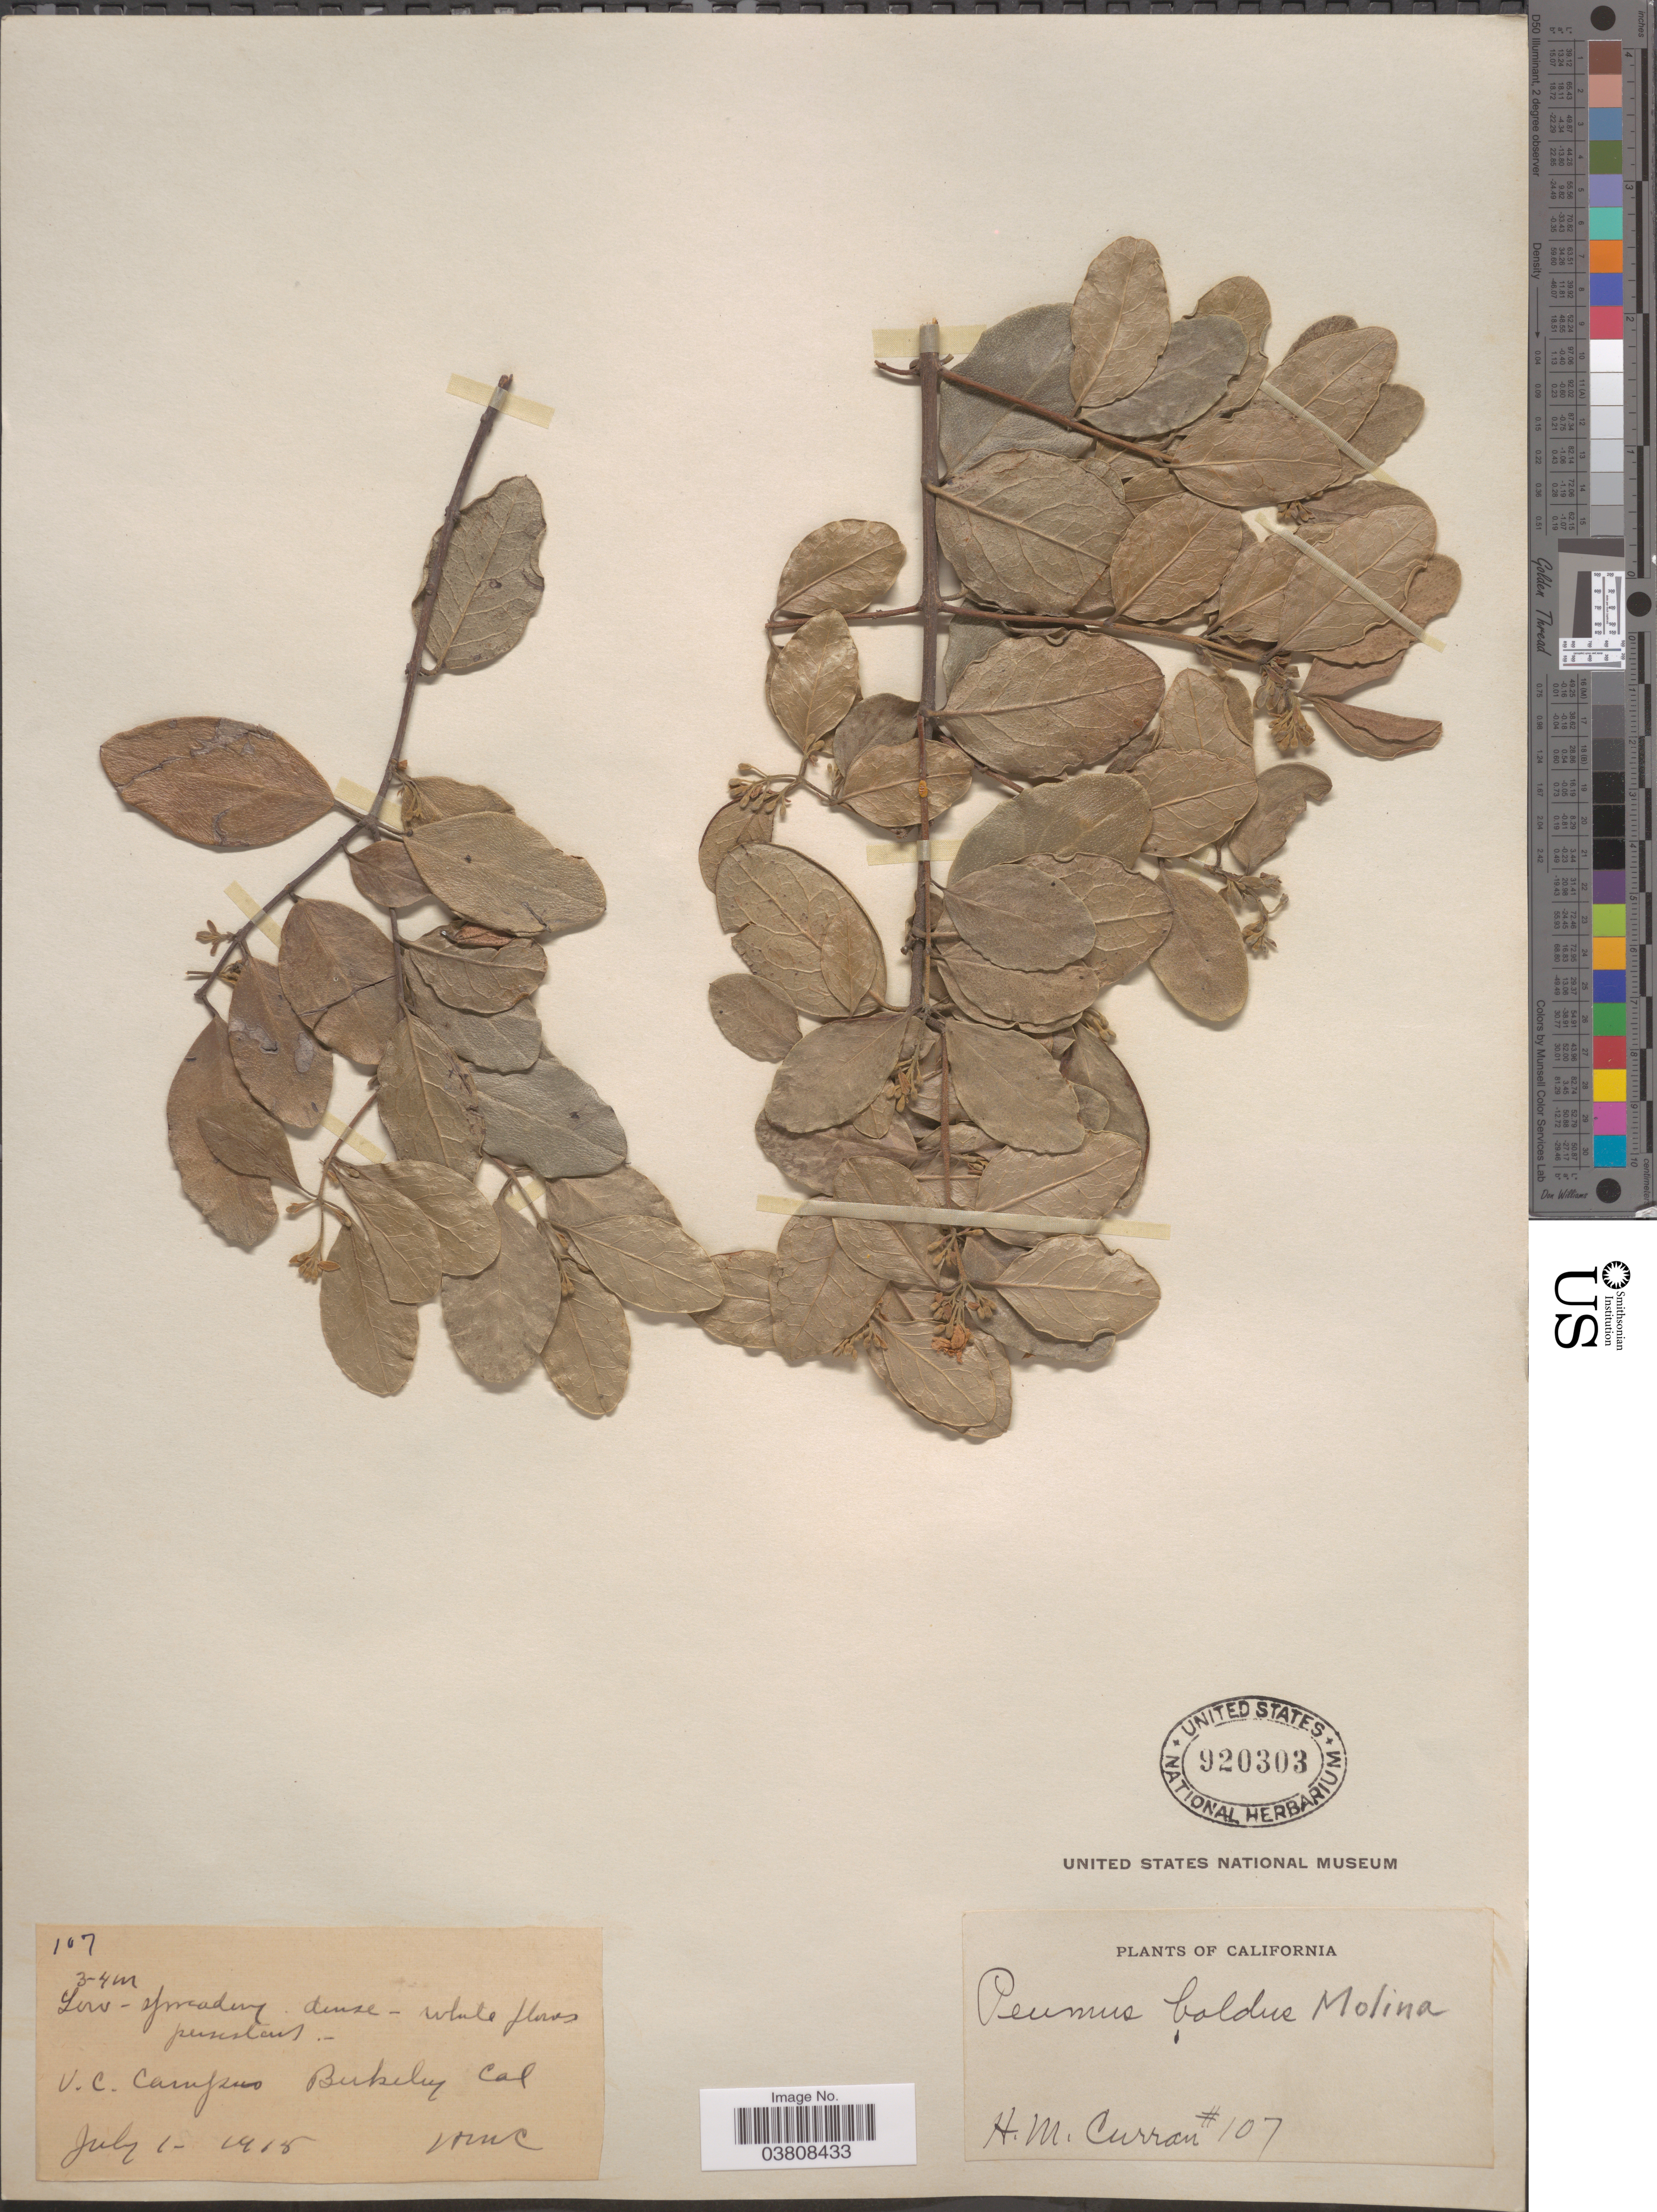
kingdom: Plantae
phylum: Tracheophyta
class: Magnoliopsida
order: Laurales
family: Monimiaceae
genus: Peumus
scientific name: Peumus boldus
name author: Molina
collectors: H. M. Curran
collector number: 107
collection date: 1915-07-01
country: United States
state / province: California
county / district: Alameda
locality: V. C. Campus Berkeley Cal.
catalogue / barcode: US 920303